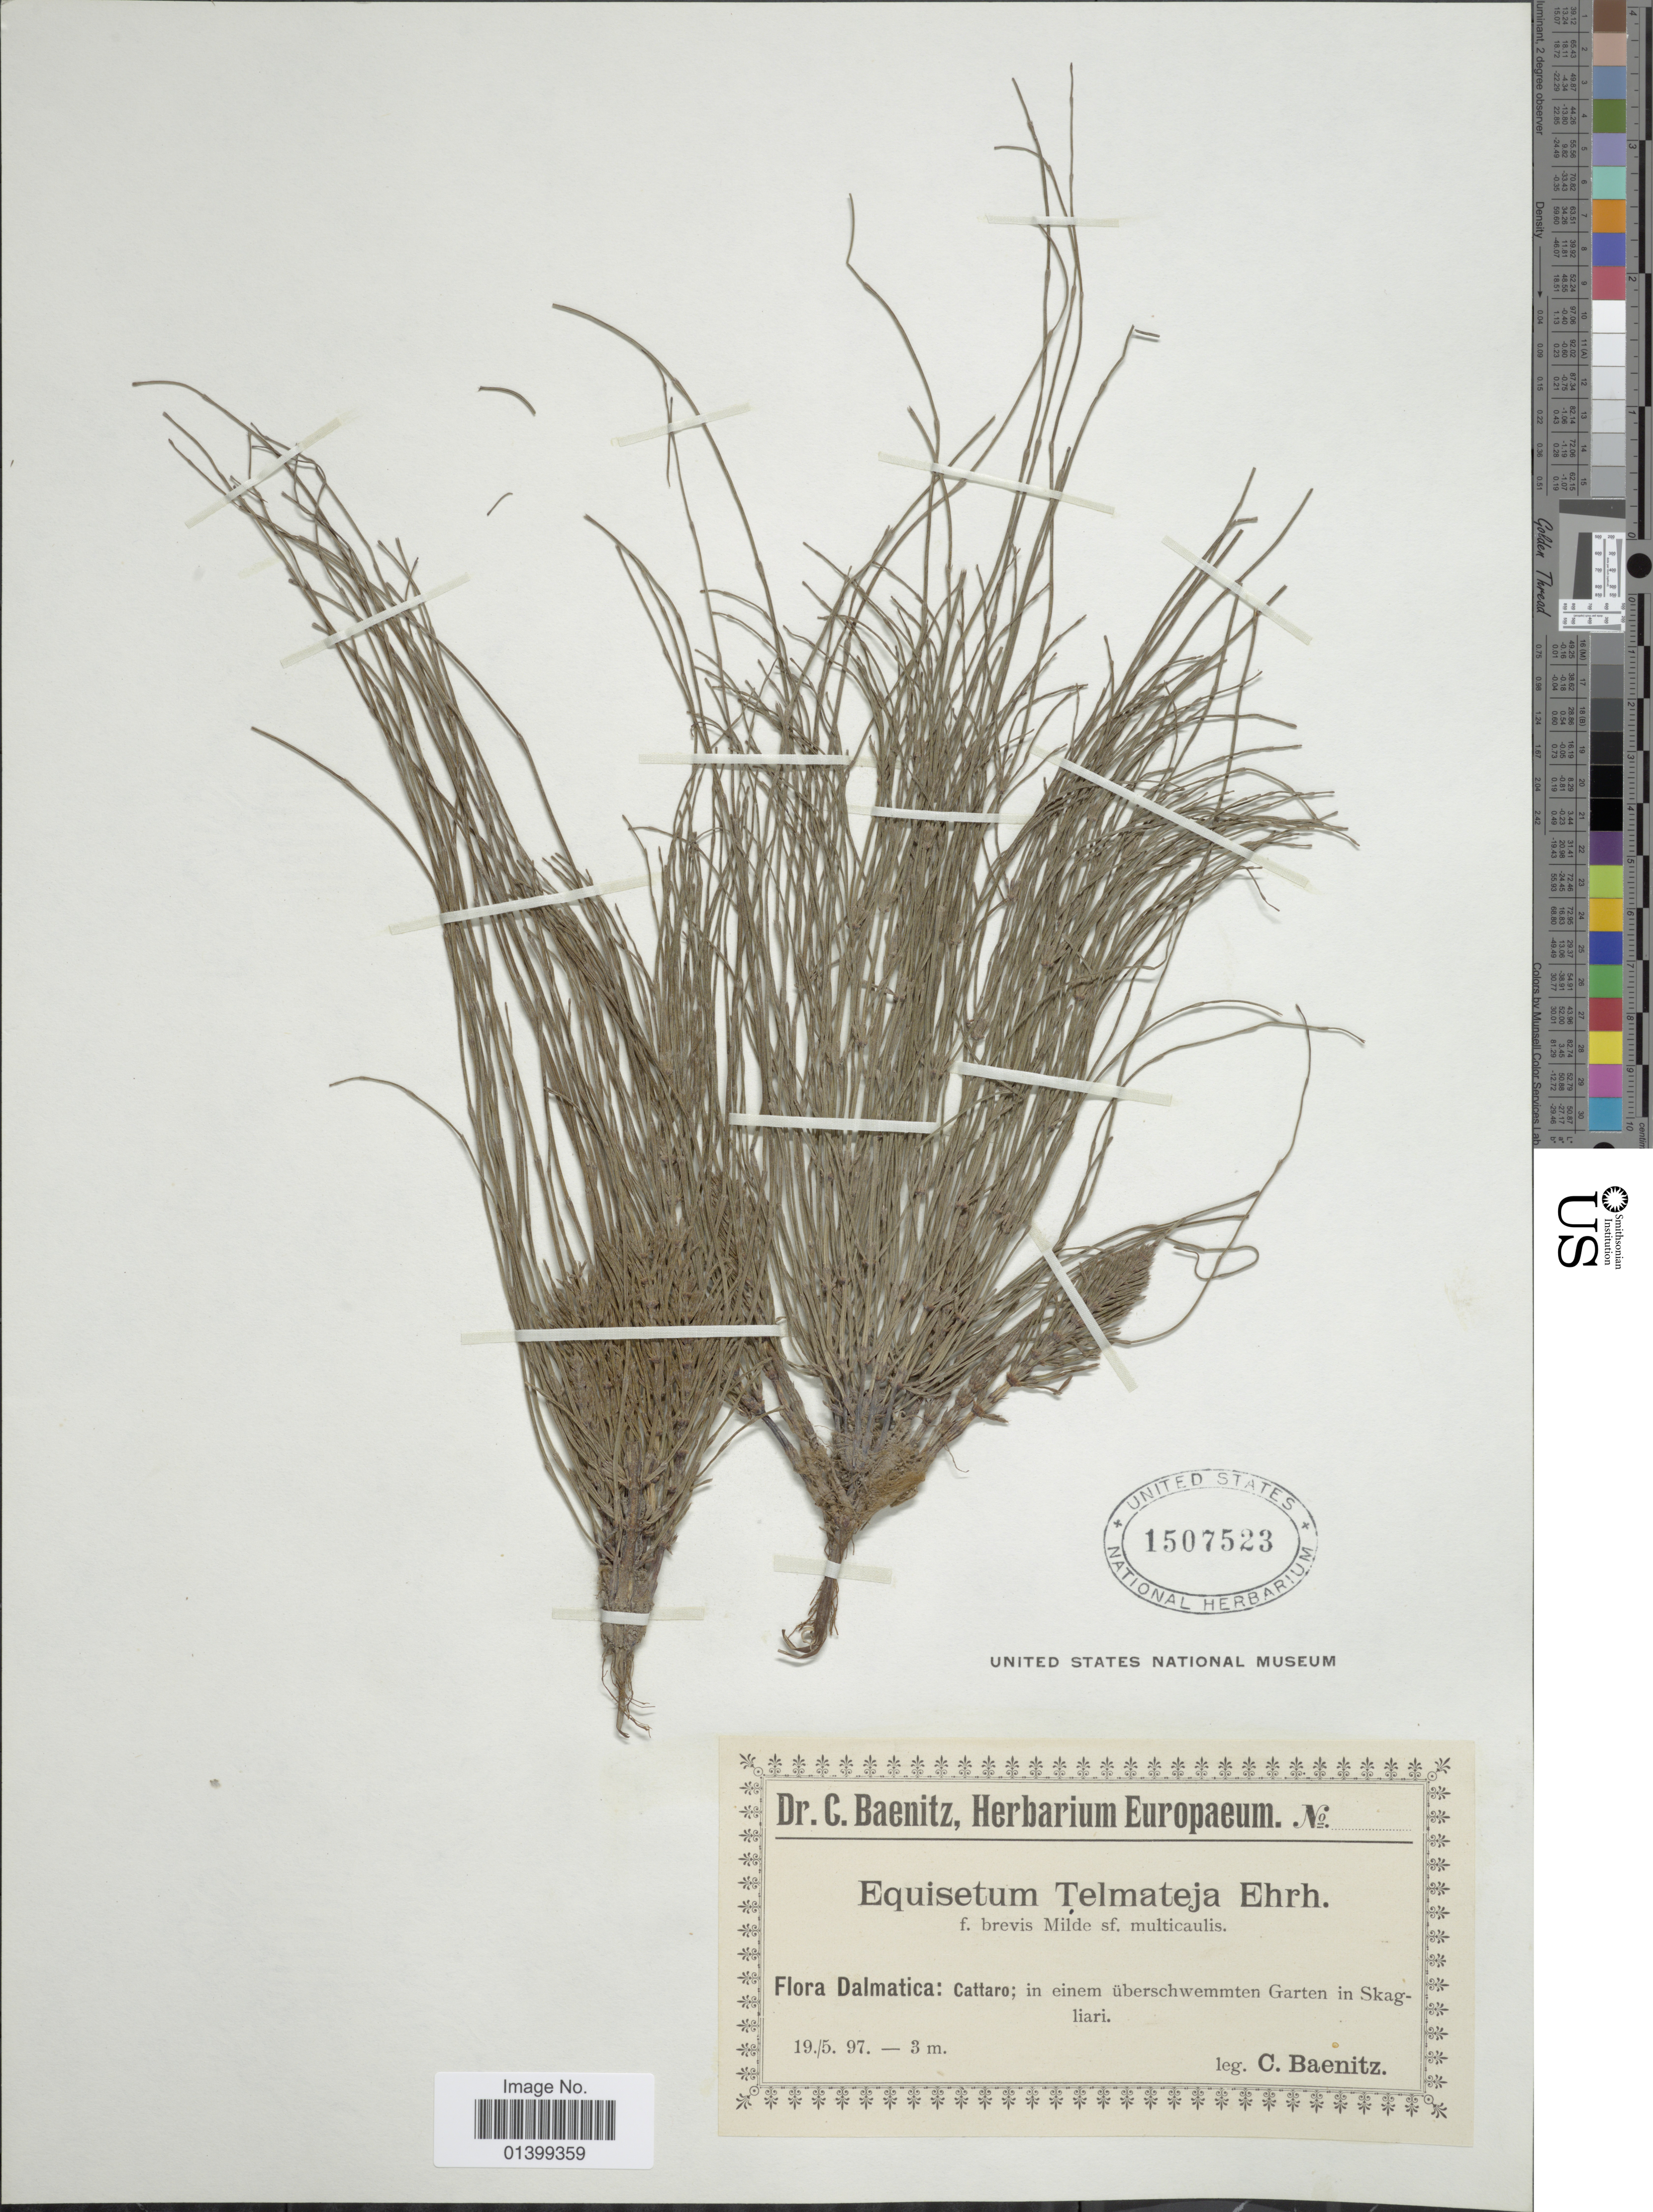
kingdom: Plantae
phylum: Tracheophyta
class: Polypodiopsida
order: Equisetales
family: Equisetaceae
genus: Equisetum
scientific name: Equisetum telmateia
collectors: C. G. Baenitz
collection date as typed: Transcribed d/m/y: 19/5/97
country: Montenegro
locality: Flora Dalmatica: Cattaro; in einem überschwemmten Garten in Skagliari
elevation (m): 3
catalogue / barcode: US 1507523